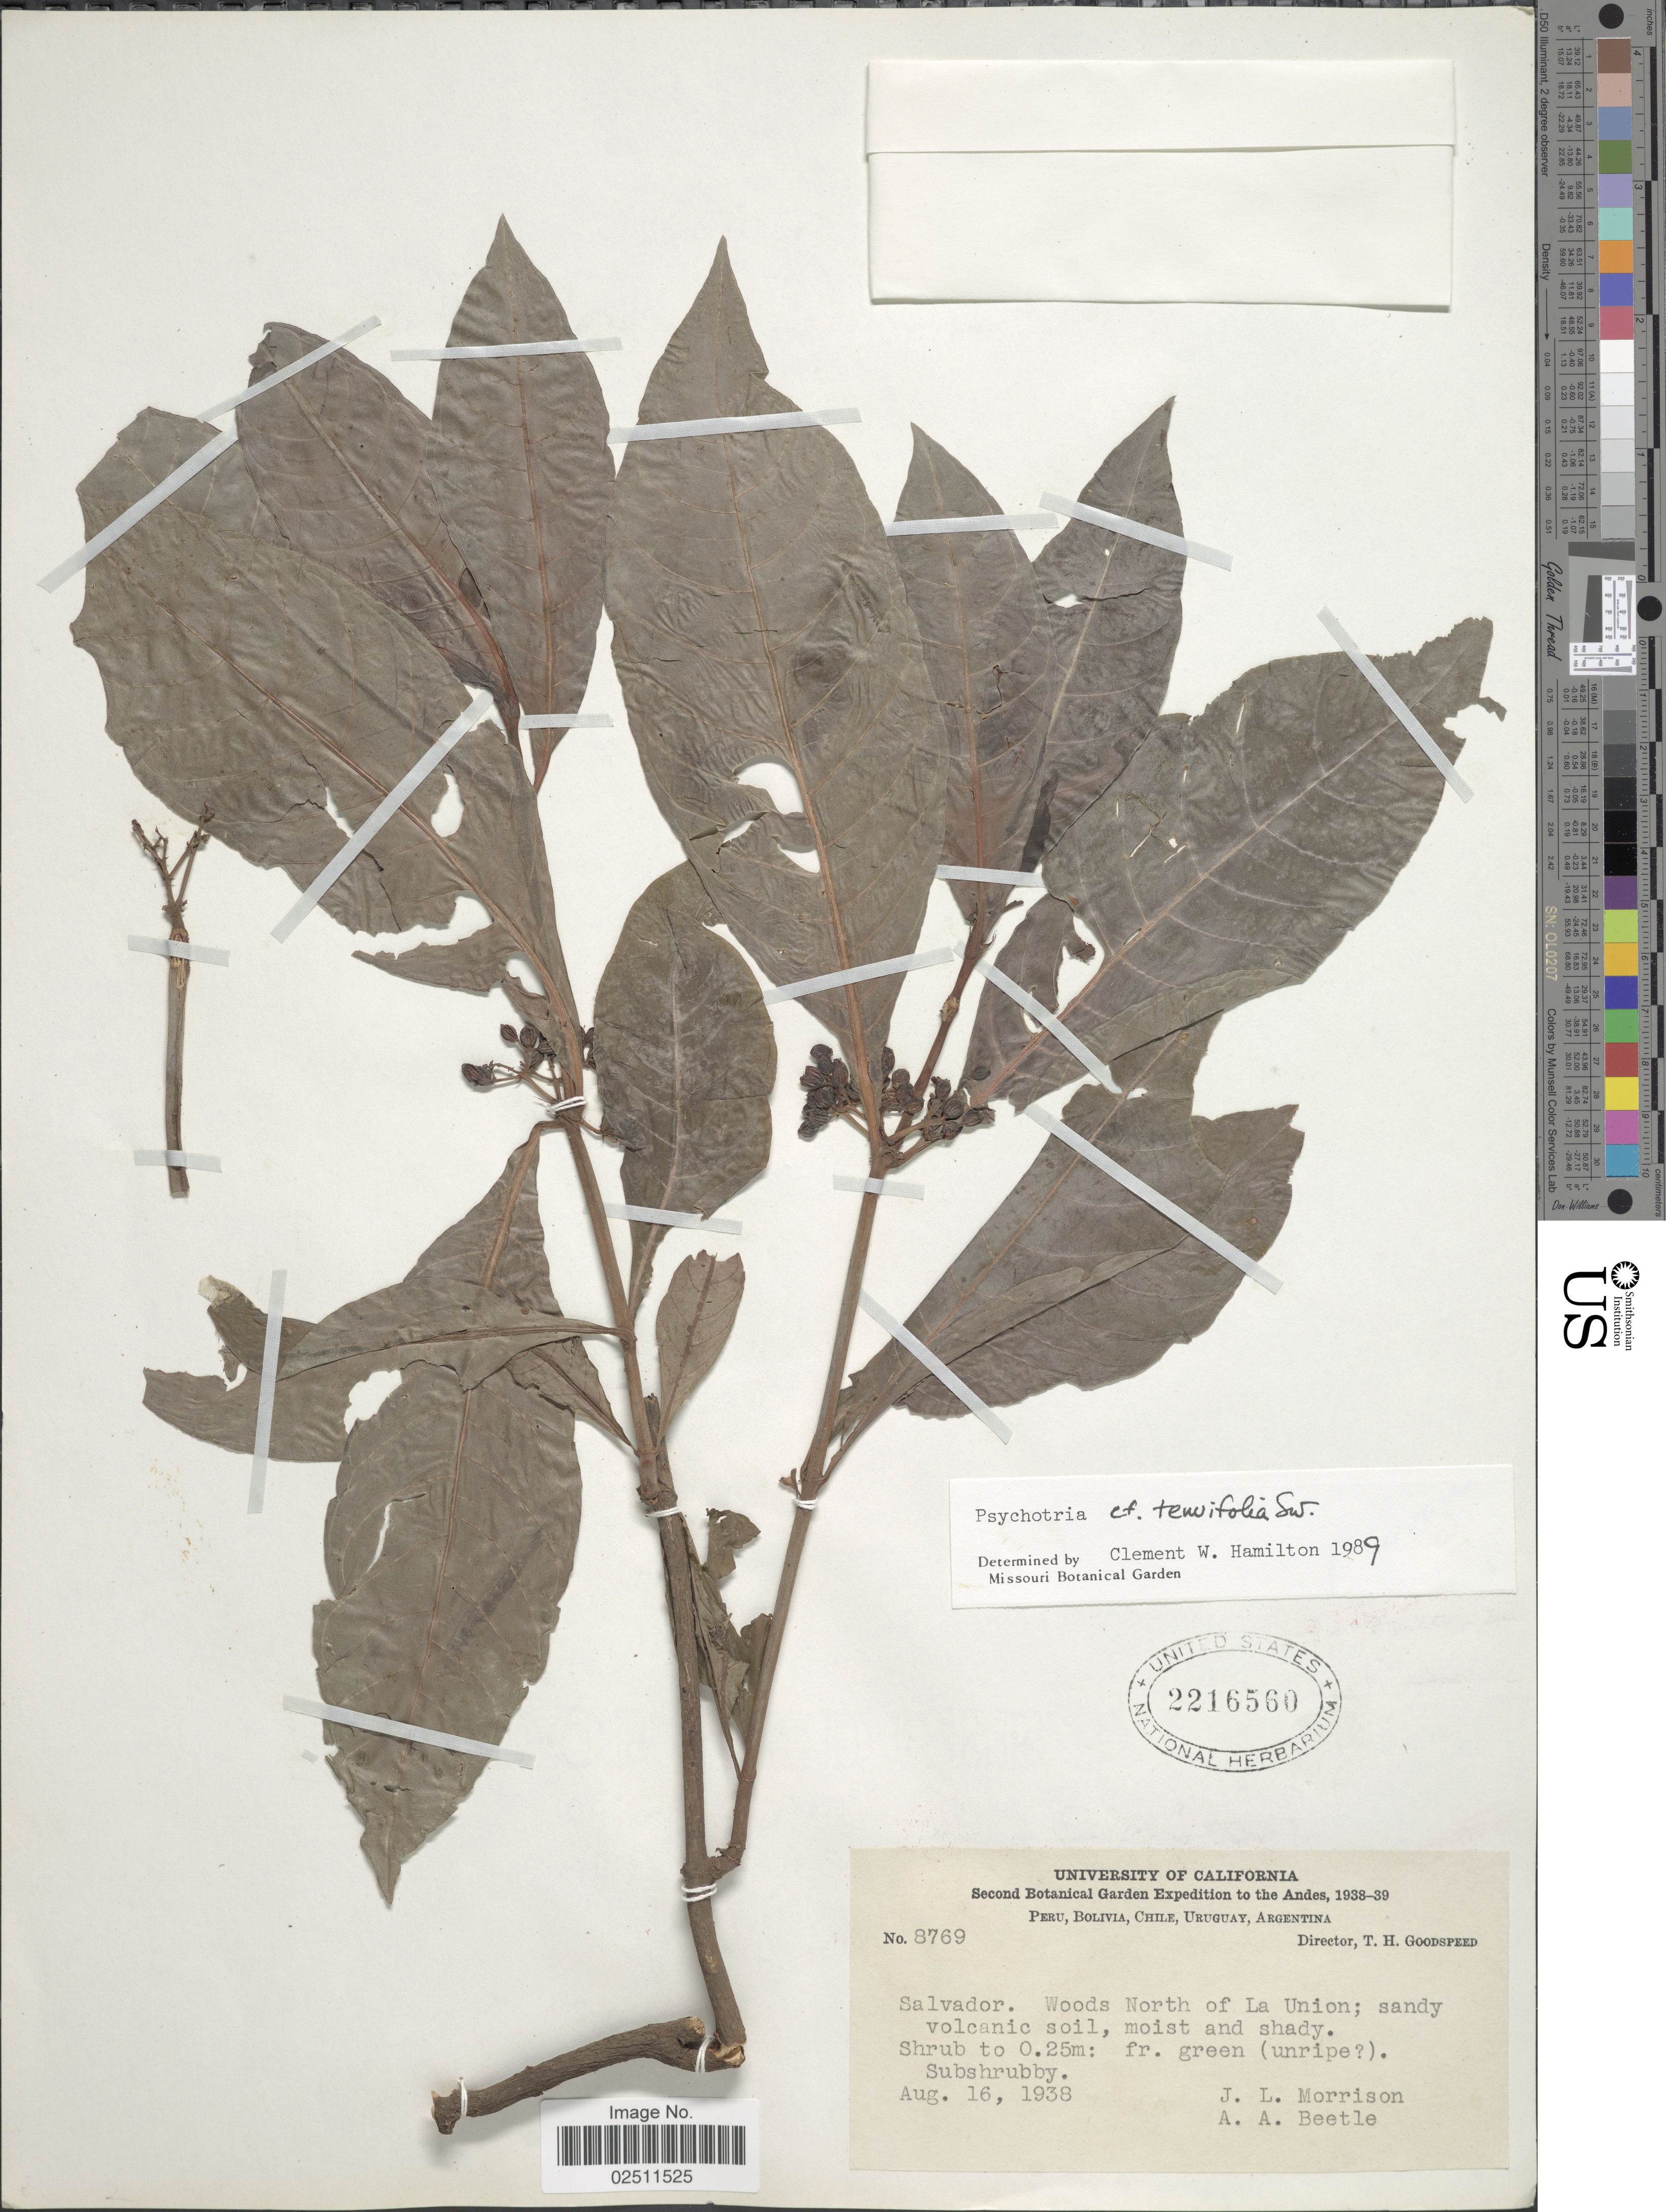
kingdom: Plantae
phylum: Tracheophyta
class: Magnoliopsida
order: Gentianales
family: Rubiaceae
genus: Psychotria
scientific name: Psychotria tenuifolia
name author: Sw.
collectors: J. Morrison & A. A. Beetle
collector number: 8769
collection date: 1938-08-16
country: El Salvador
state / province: La Union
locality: Salvador, woods North of La Union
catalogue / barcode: US 2216560